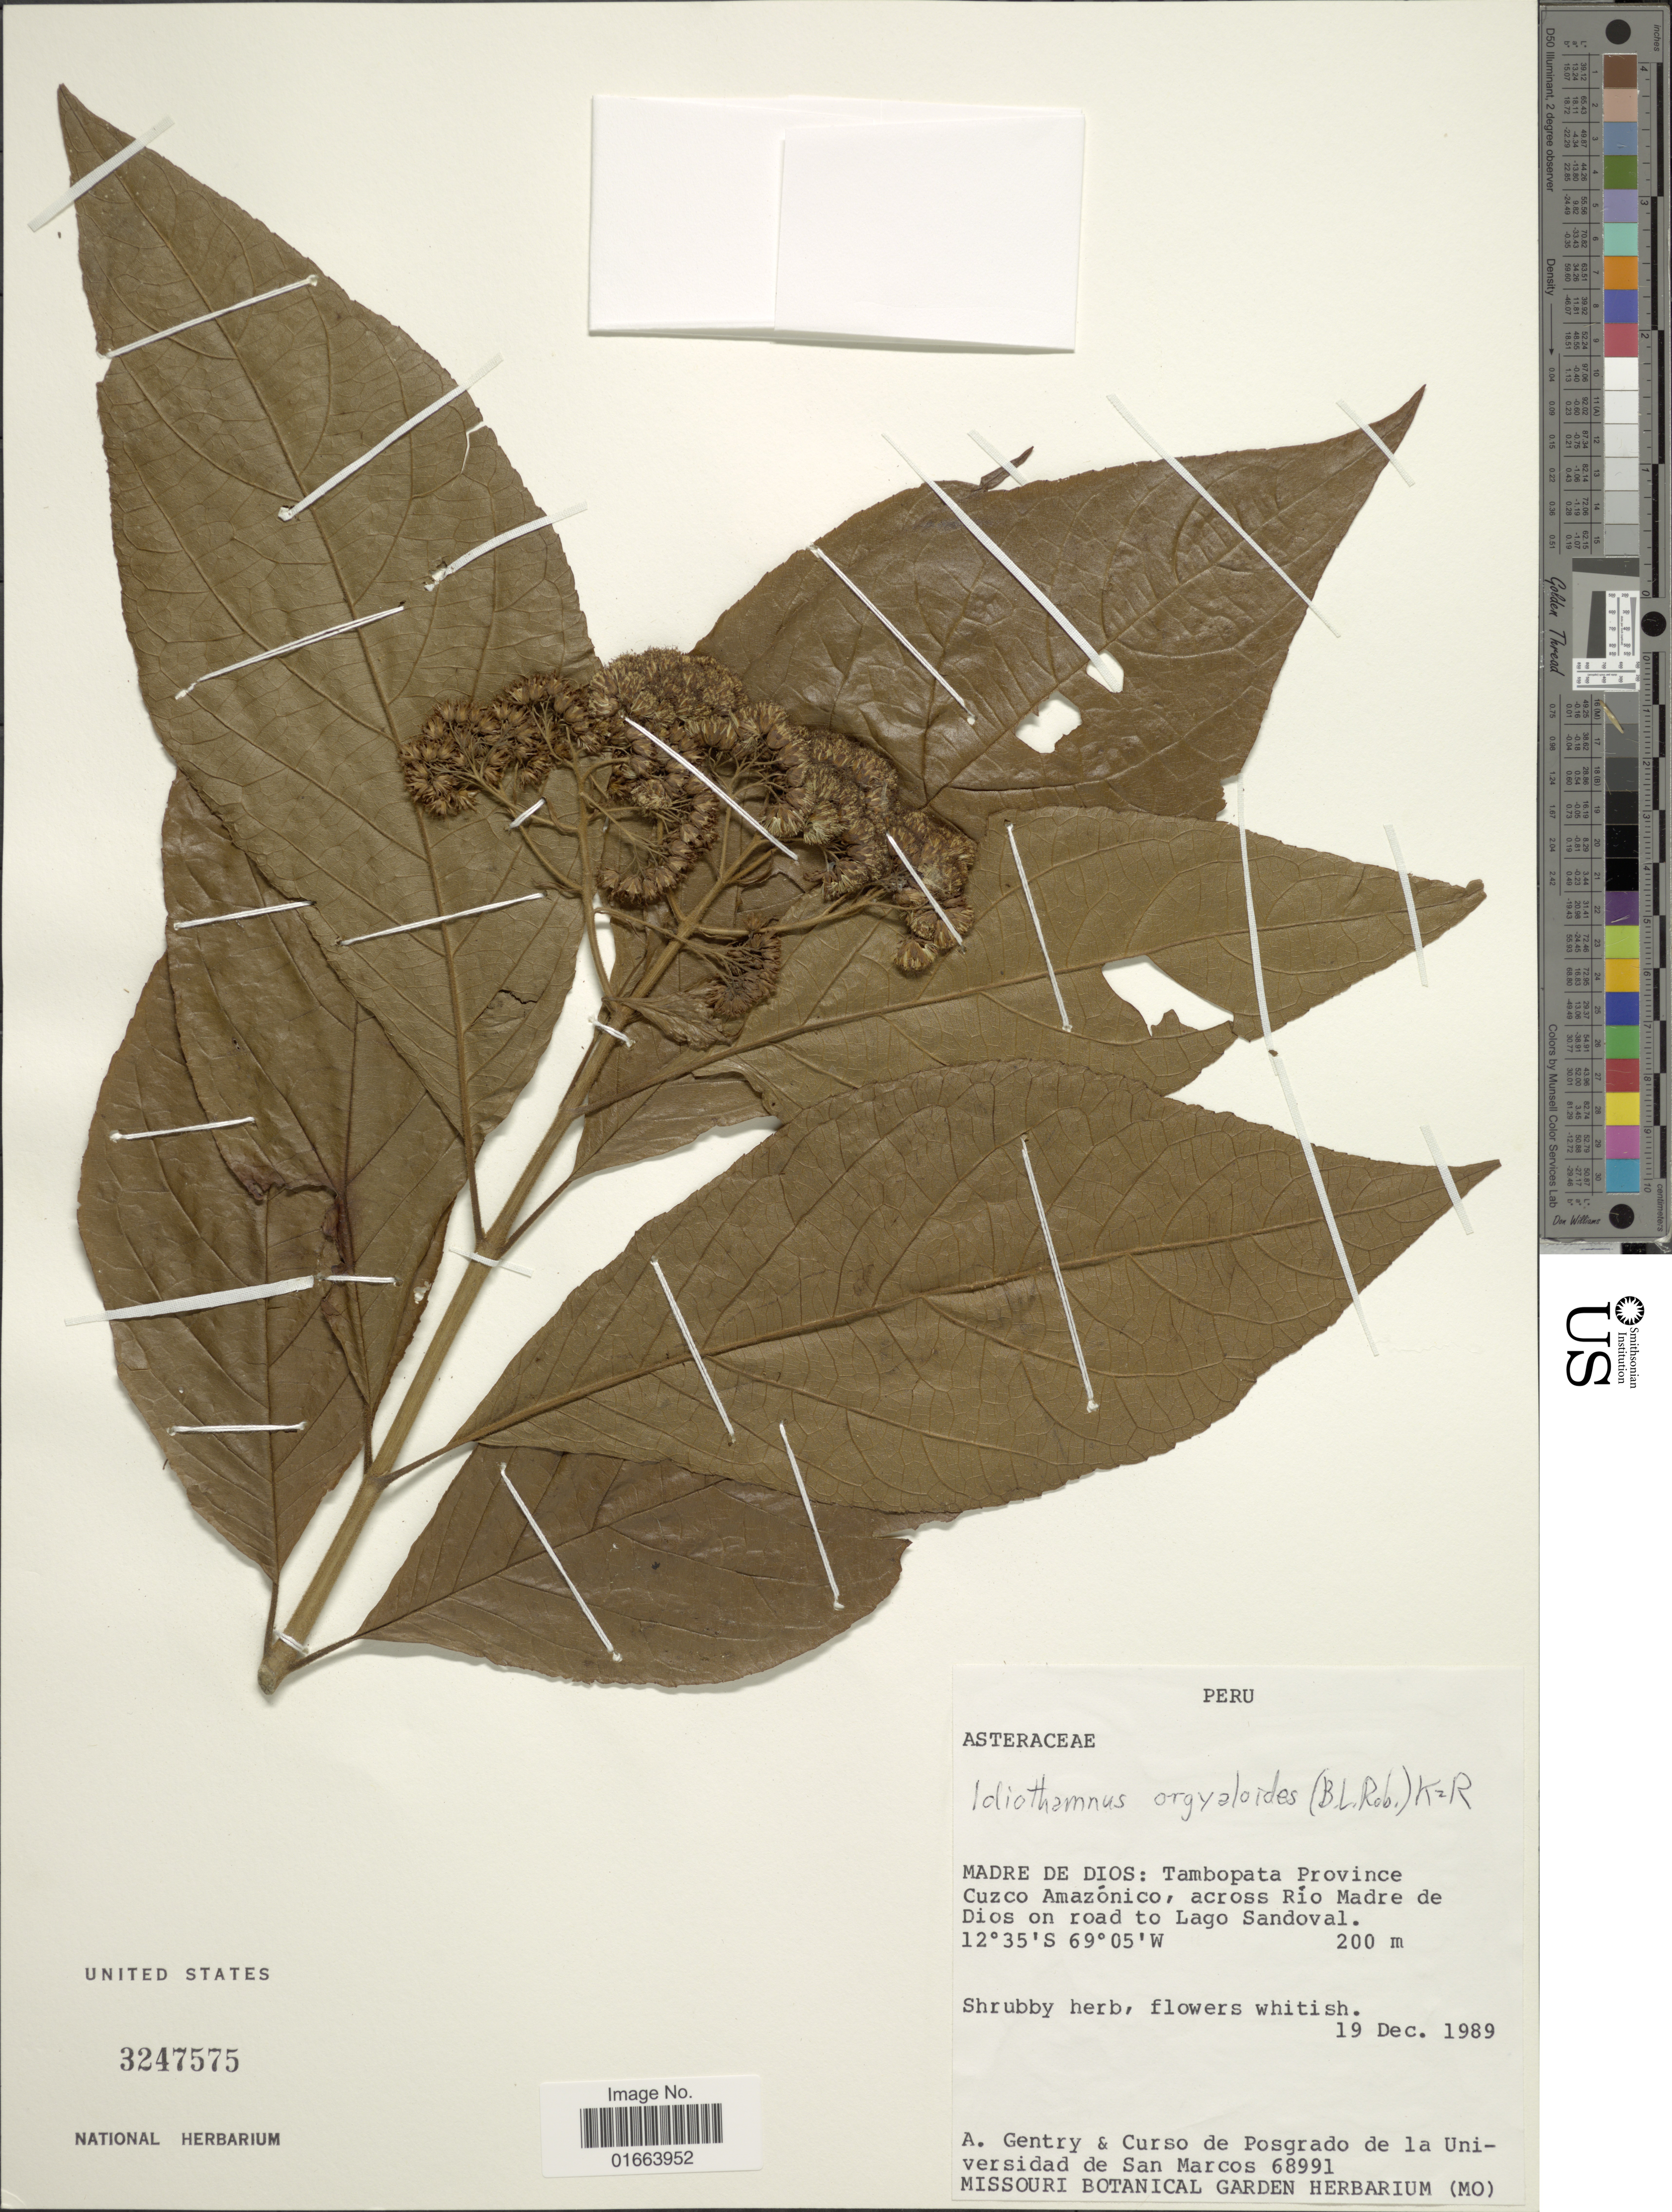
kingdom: Plantae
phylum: Tracheophyta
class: Magnoliopsida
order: Asterales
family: Asteraceae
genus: Idiothamnus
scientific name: Idiothamnus orgyaloides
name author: (B.L. Rob.) R.M. King & H. Rob.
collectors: A. H. Gentry & Curso de Posgrado de la Univ. de San Marcos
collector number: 68991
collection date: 1989-12-19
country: Peru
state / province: Madre de Dios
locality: Tambopata Province Cuzco Amazónico, acroos Rio Madre de Dios on road to Lago Sandoval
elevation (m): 200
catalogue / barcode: US 3247575